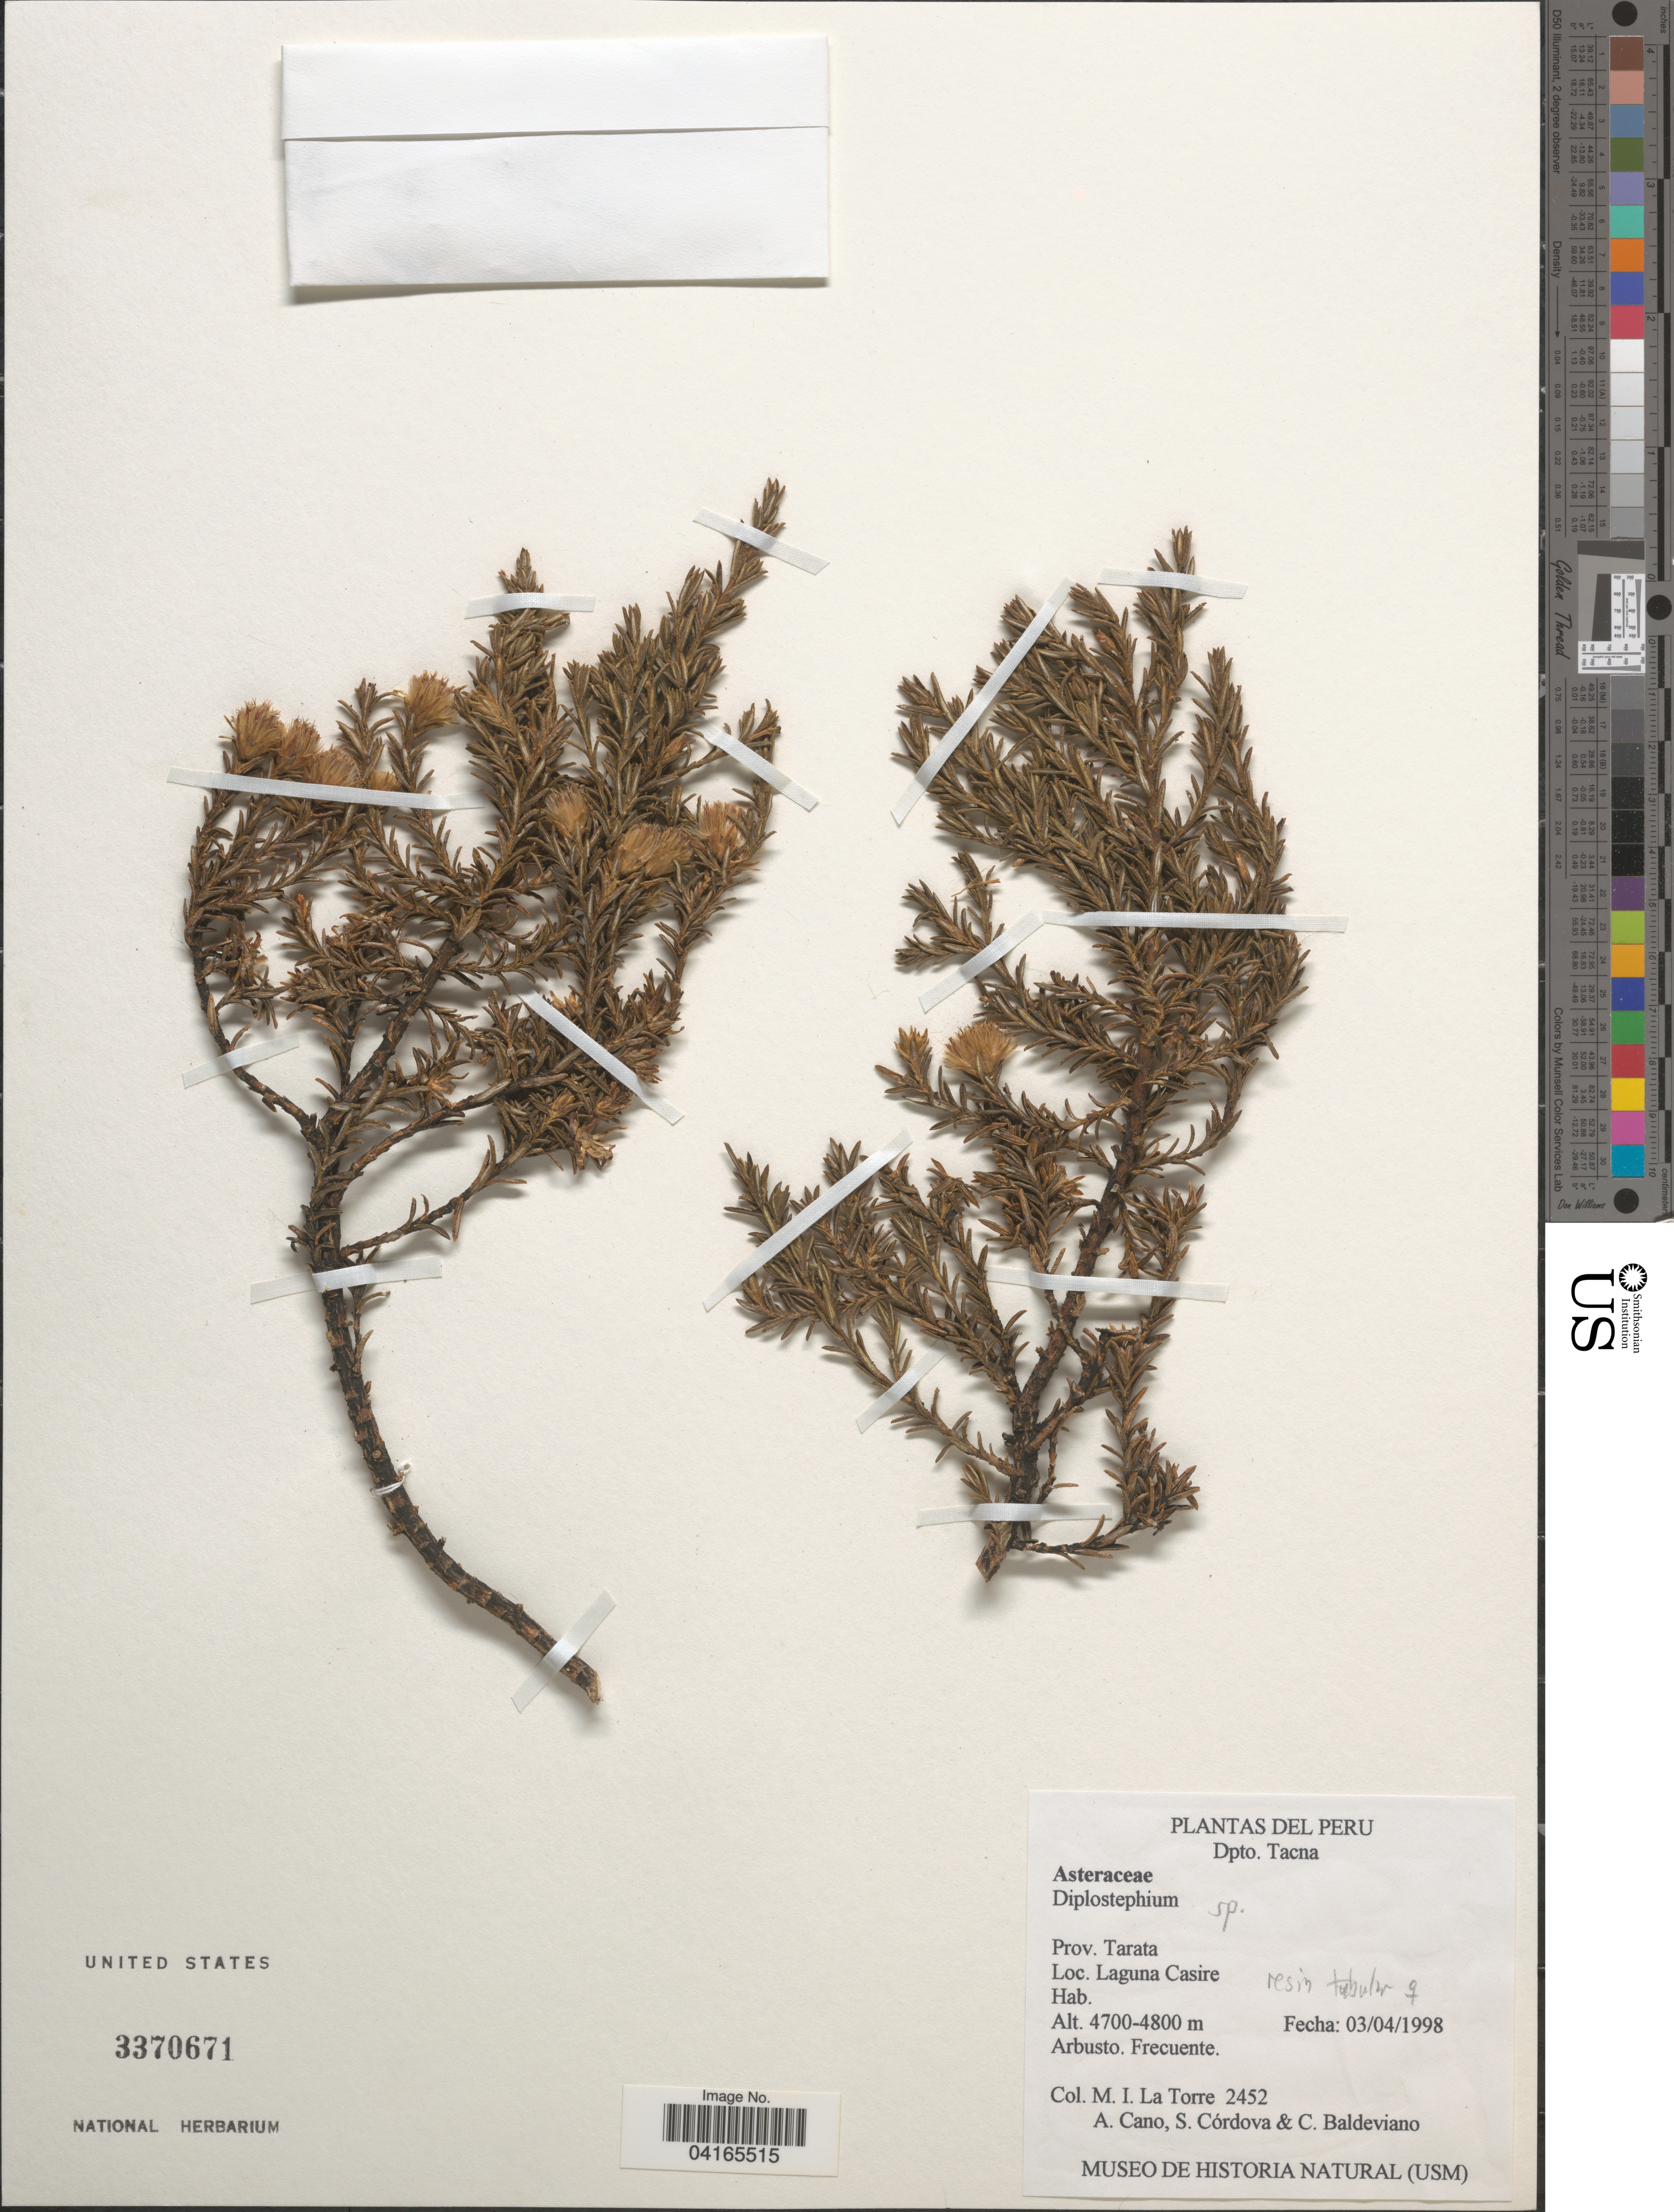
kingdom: Plantae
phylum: Tracheophyta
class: Magnoliopsida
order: Asterales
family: Asteraceae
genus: Diplostephium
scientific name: Diplostephium sp.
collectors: M. La Torre, A. Cano, S. Cordova & C. Baldeviano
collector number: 2452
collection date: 1998-04-03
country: Peru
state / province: Tacna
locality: Dpto. Tacna. Prov. Tarata. Laguna Casire.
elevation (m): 4700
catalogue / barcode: US 3370671